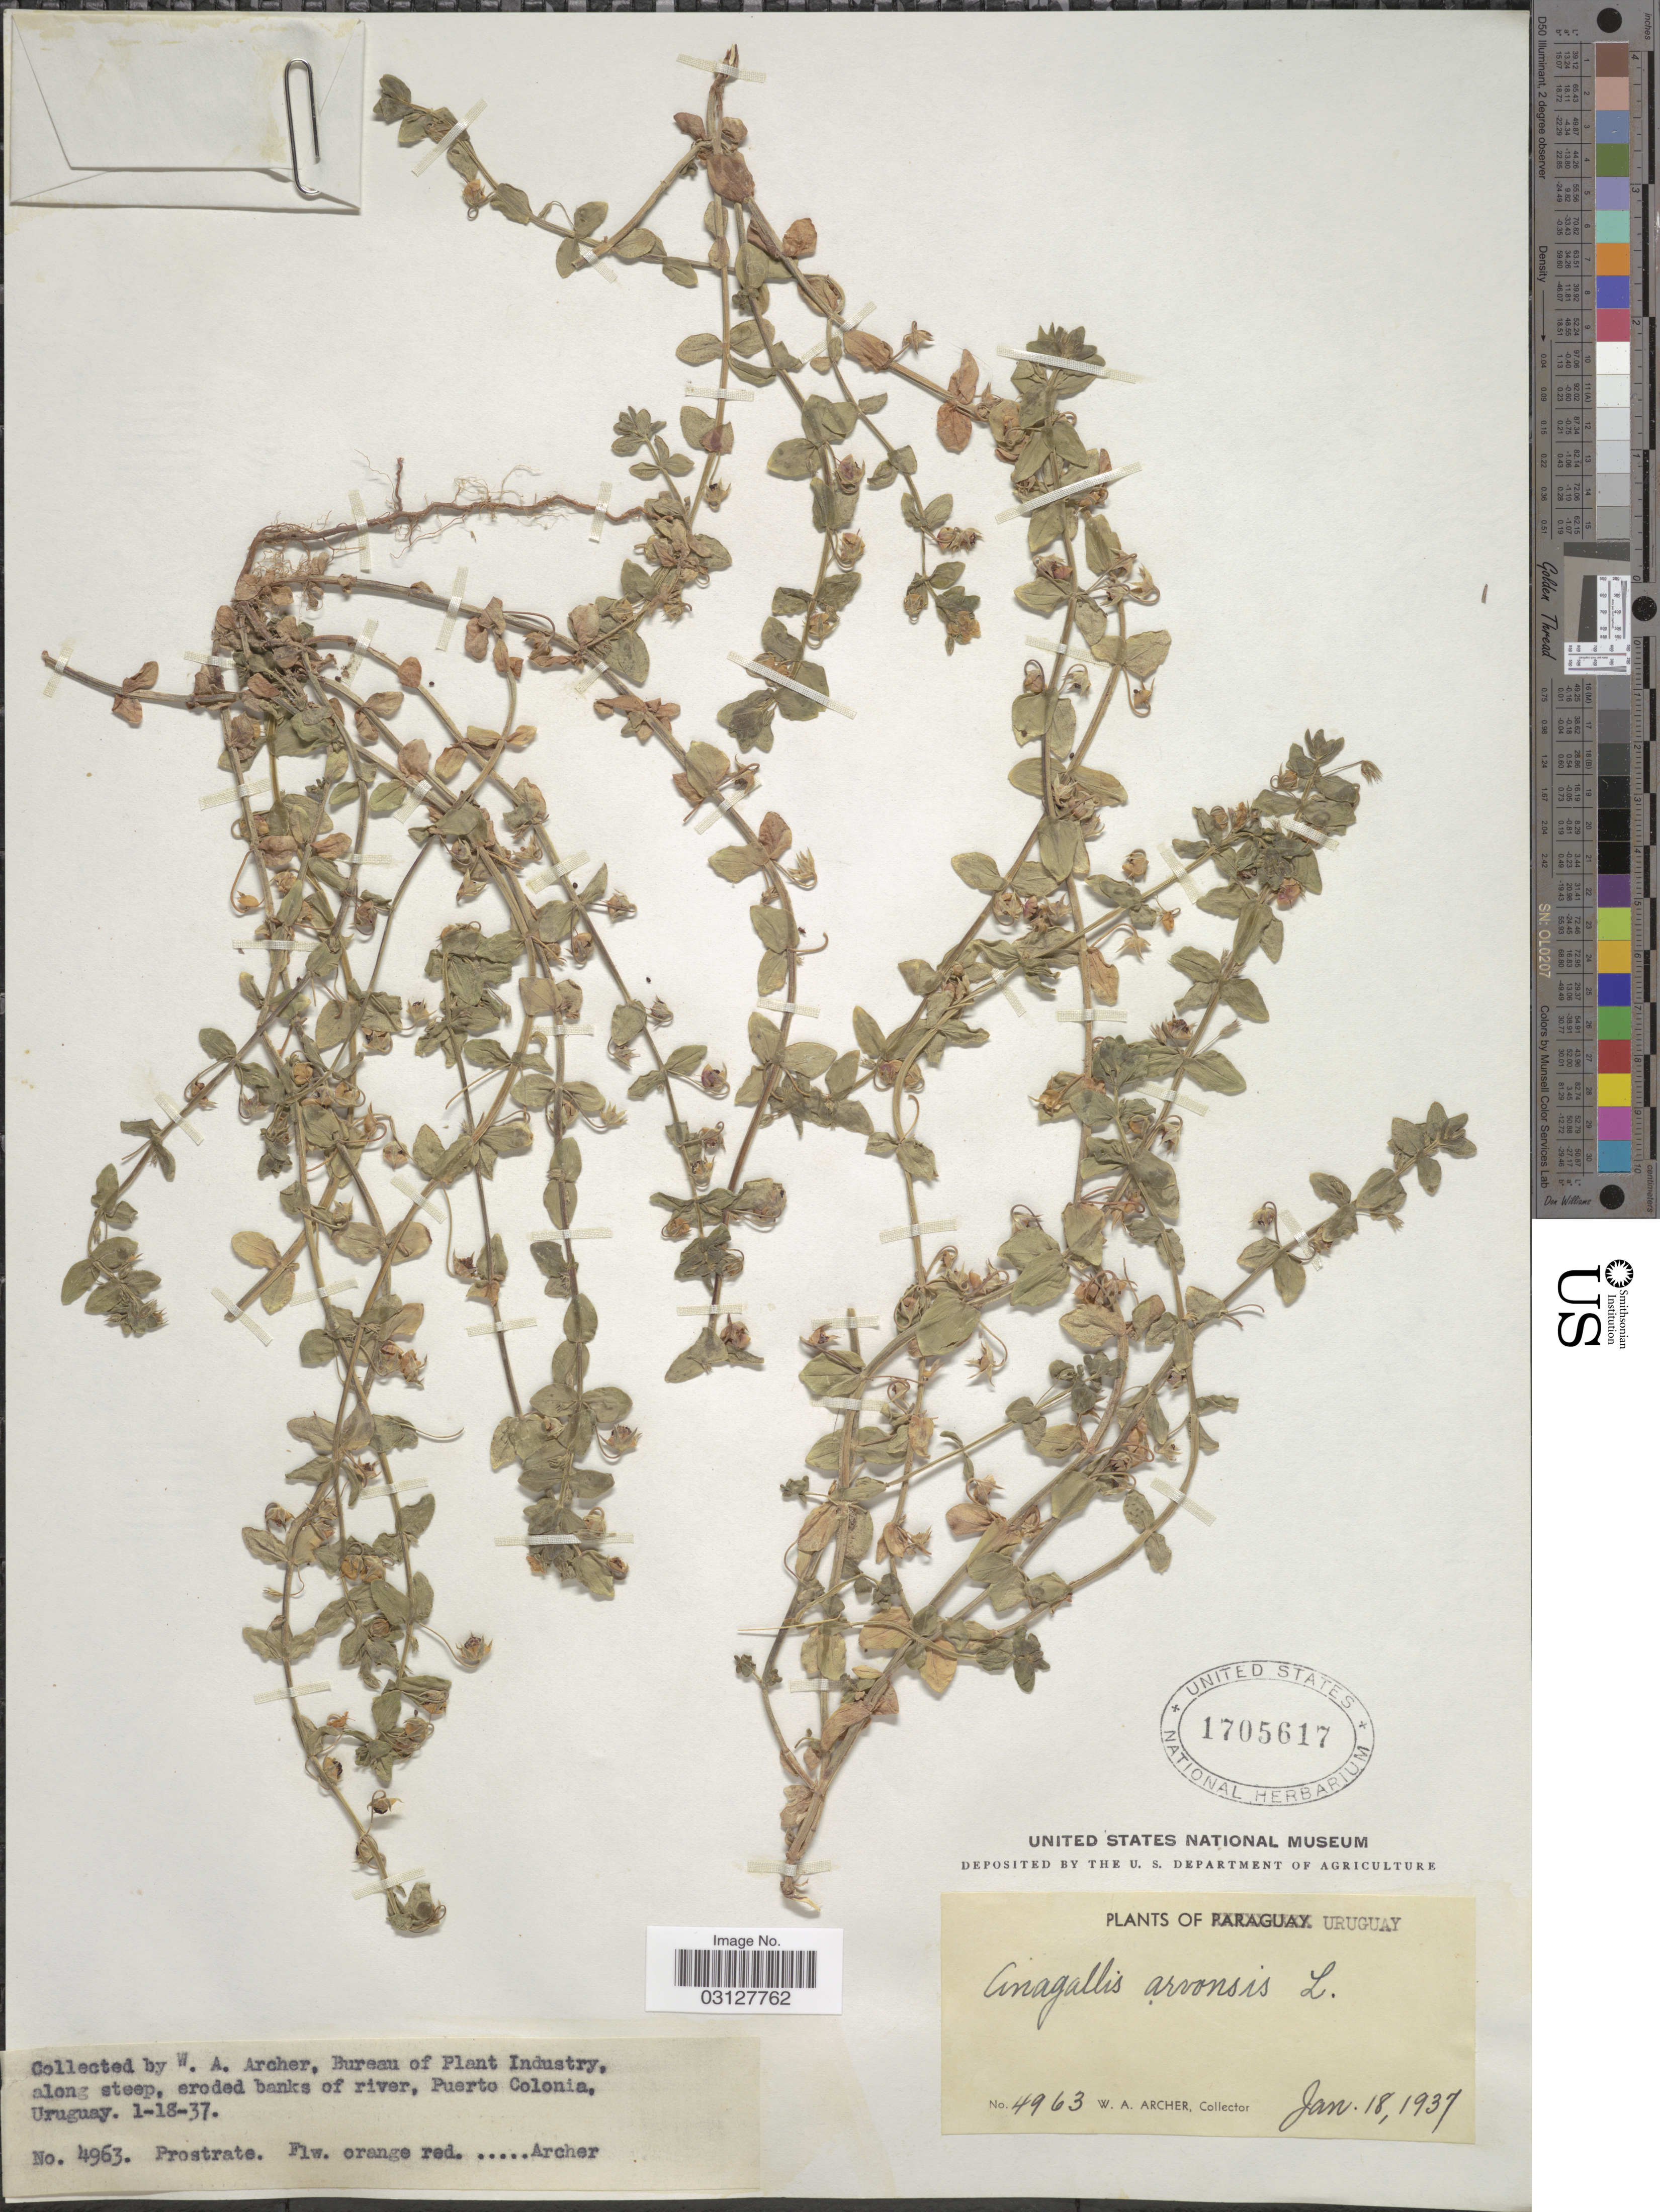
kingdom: Plantae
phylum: Tracheophyta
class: Magnoliopsida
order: Ericales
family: Primulaceae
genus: Anagallis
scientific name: Anagallis arvensis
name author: L.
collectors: W. Archer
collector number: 4963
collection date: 1937-01-18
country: Uruguay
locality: Along steep, eroded banks of river, Puerto Colonia.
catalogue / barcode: US 1705617